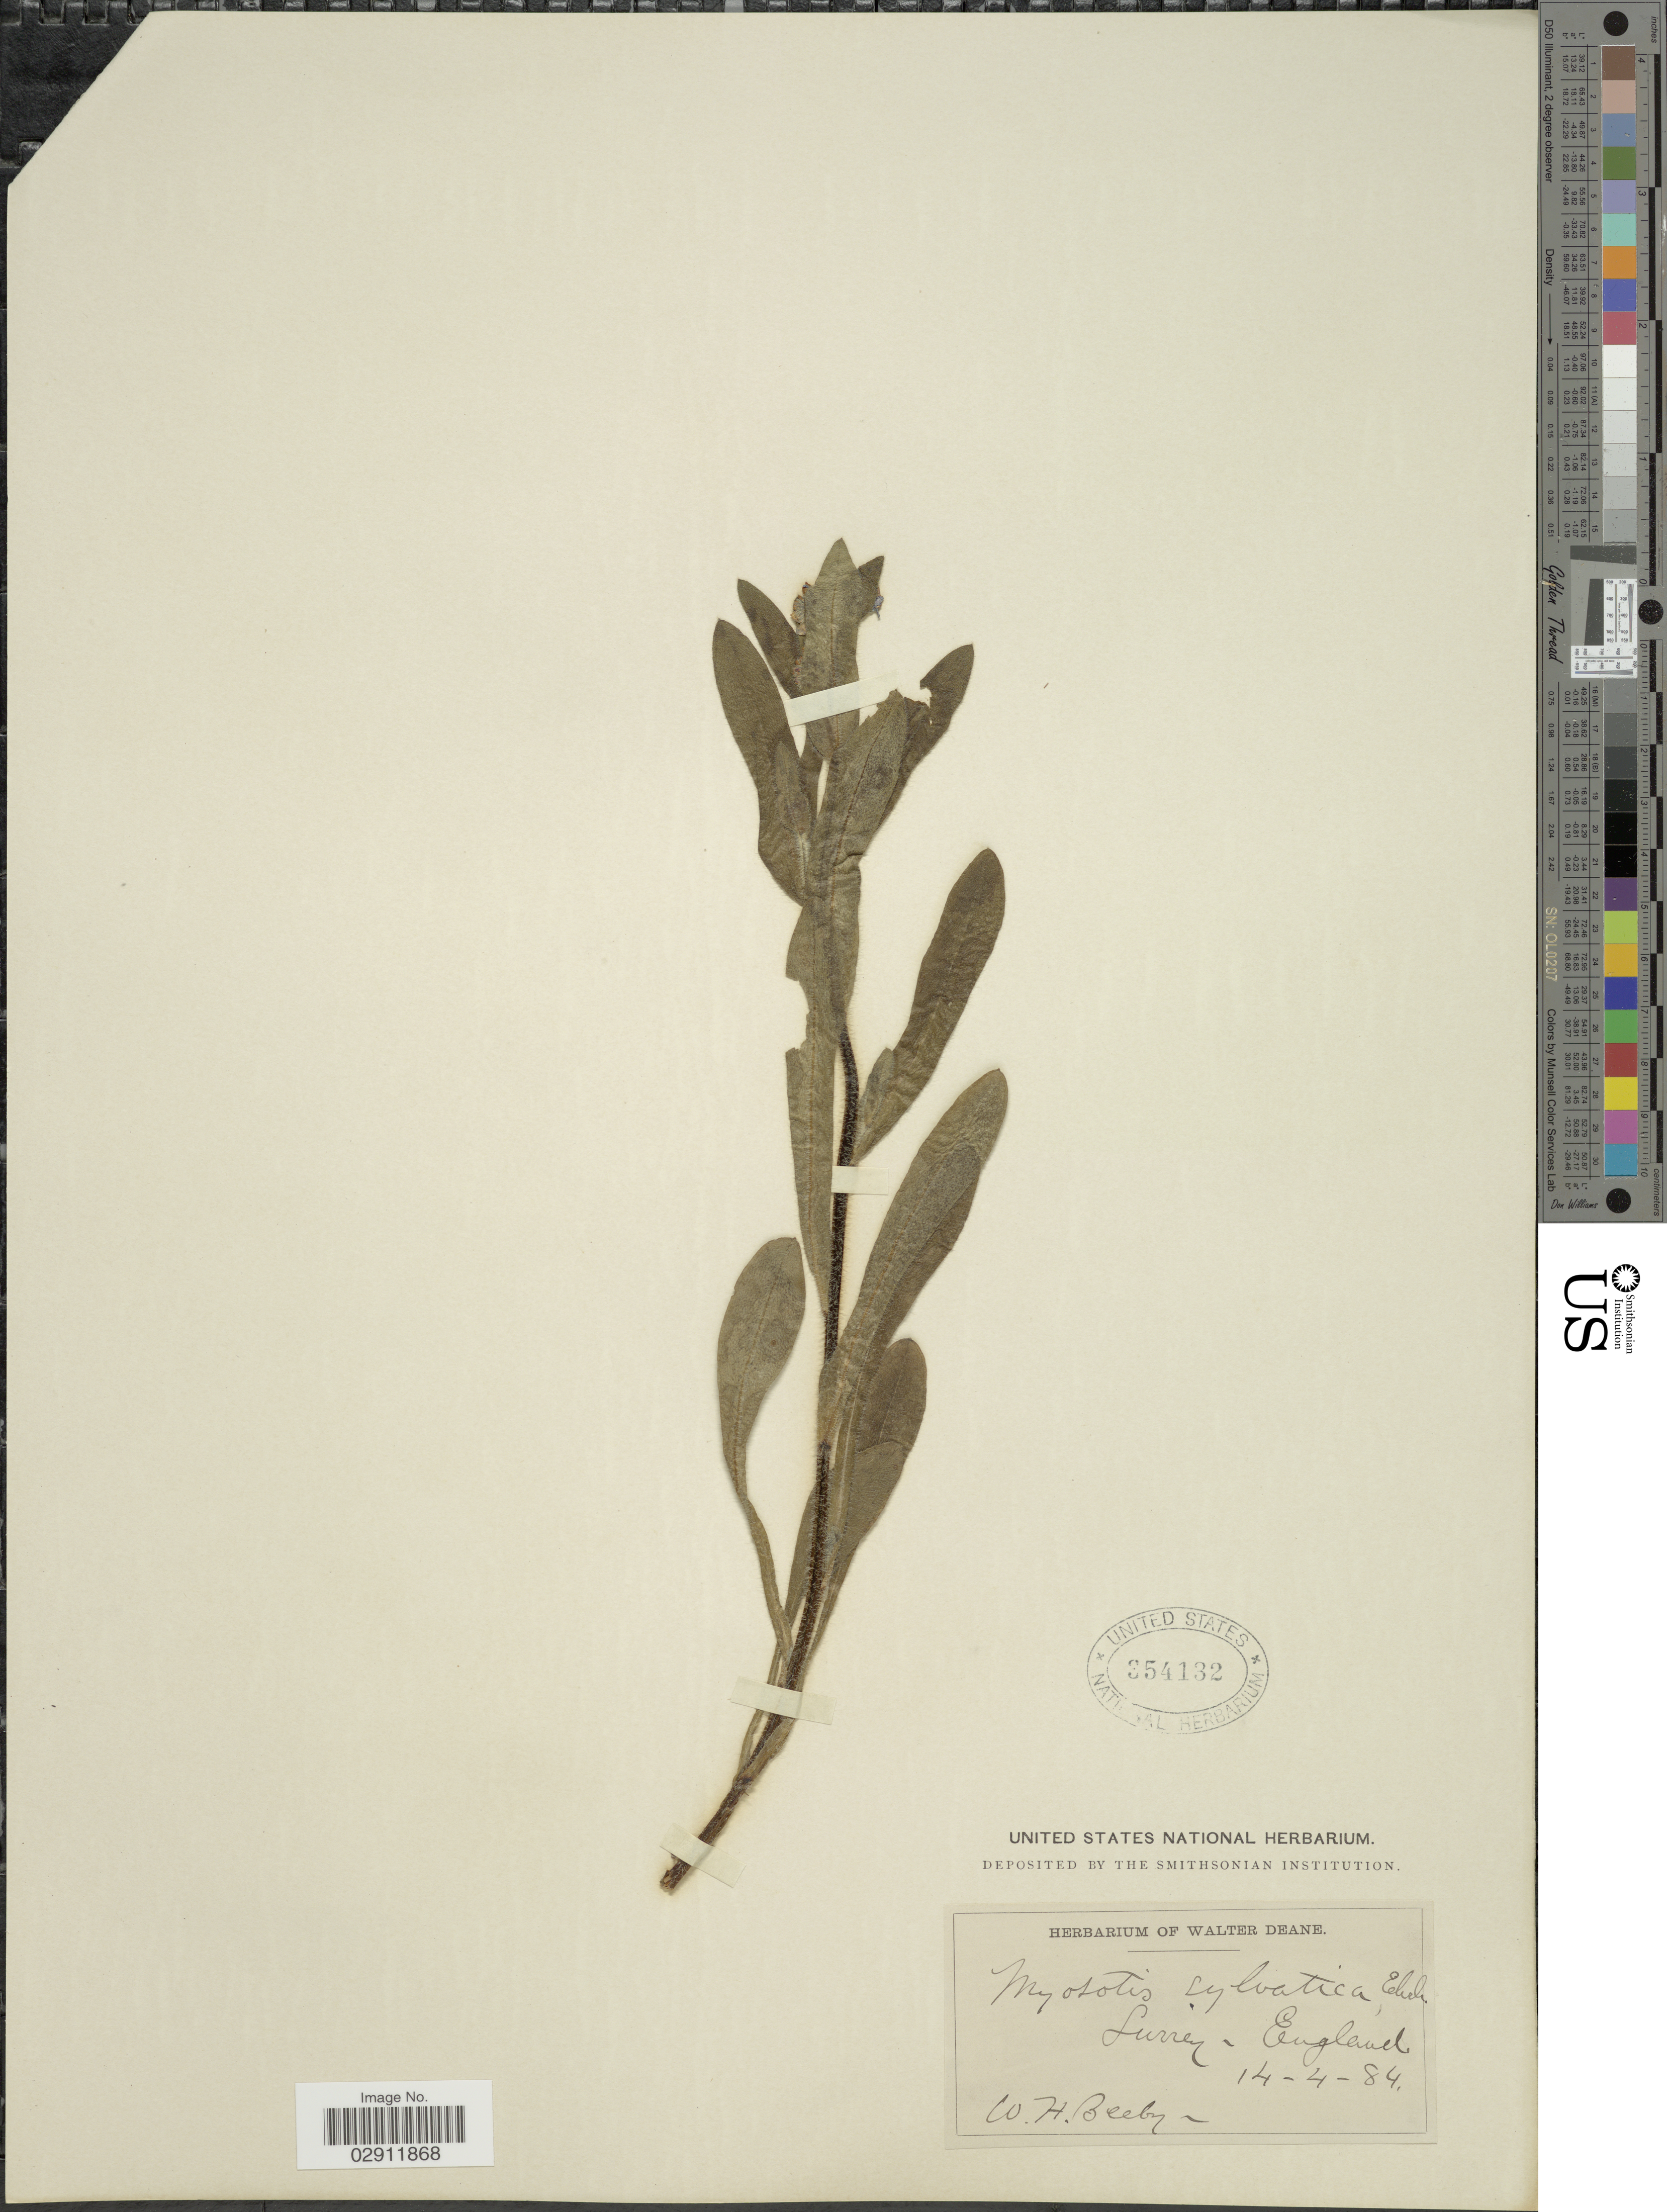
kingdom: Plantae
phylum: Tracheophyta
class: Magnoliopsida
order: Boraginales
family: Boraginaceae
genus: Myosotis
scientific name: Myosotis sylvatica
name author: Ehrh. ex Hoffm.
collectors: W. Beeby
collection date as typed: Transcribed d/m/y: 14/4/84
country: United Kingdom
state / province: England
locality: Surrey.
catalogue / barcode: US 354132